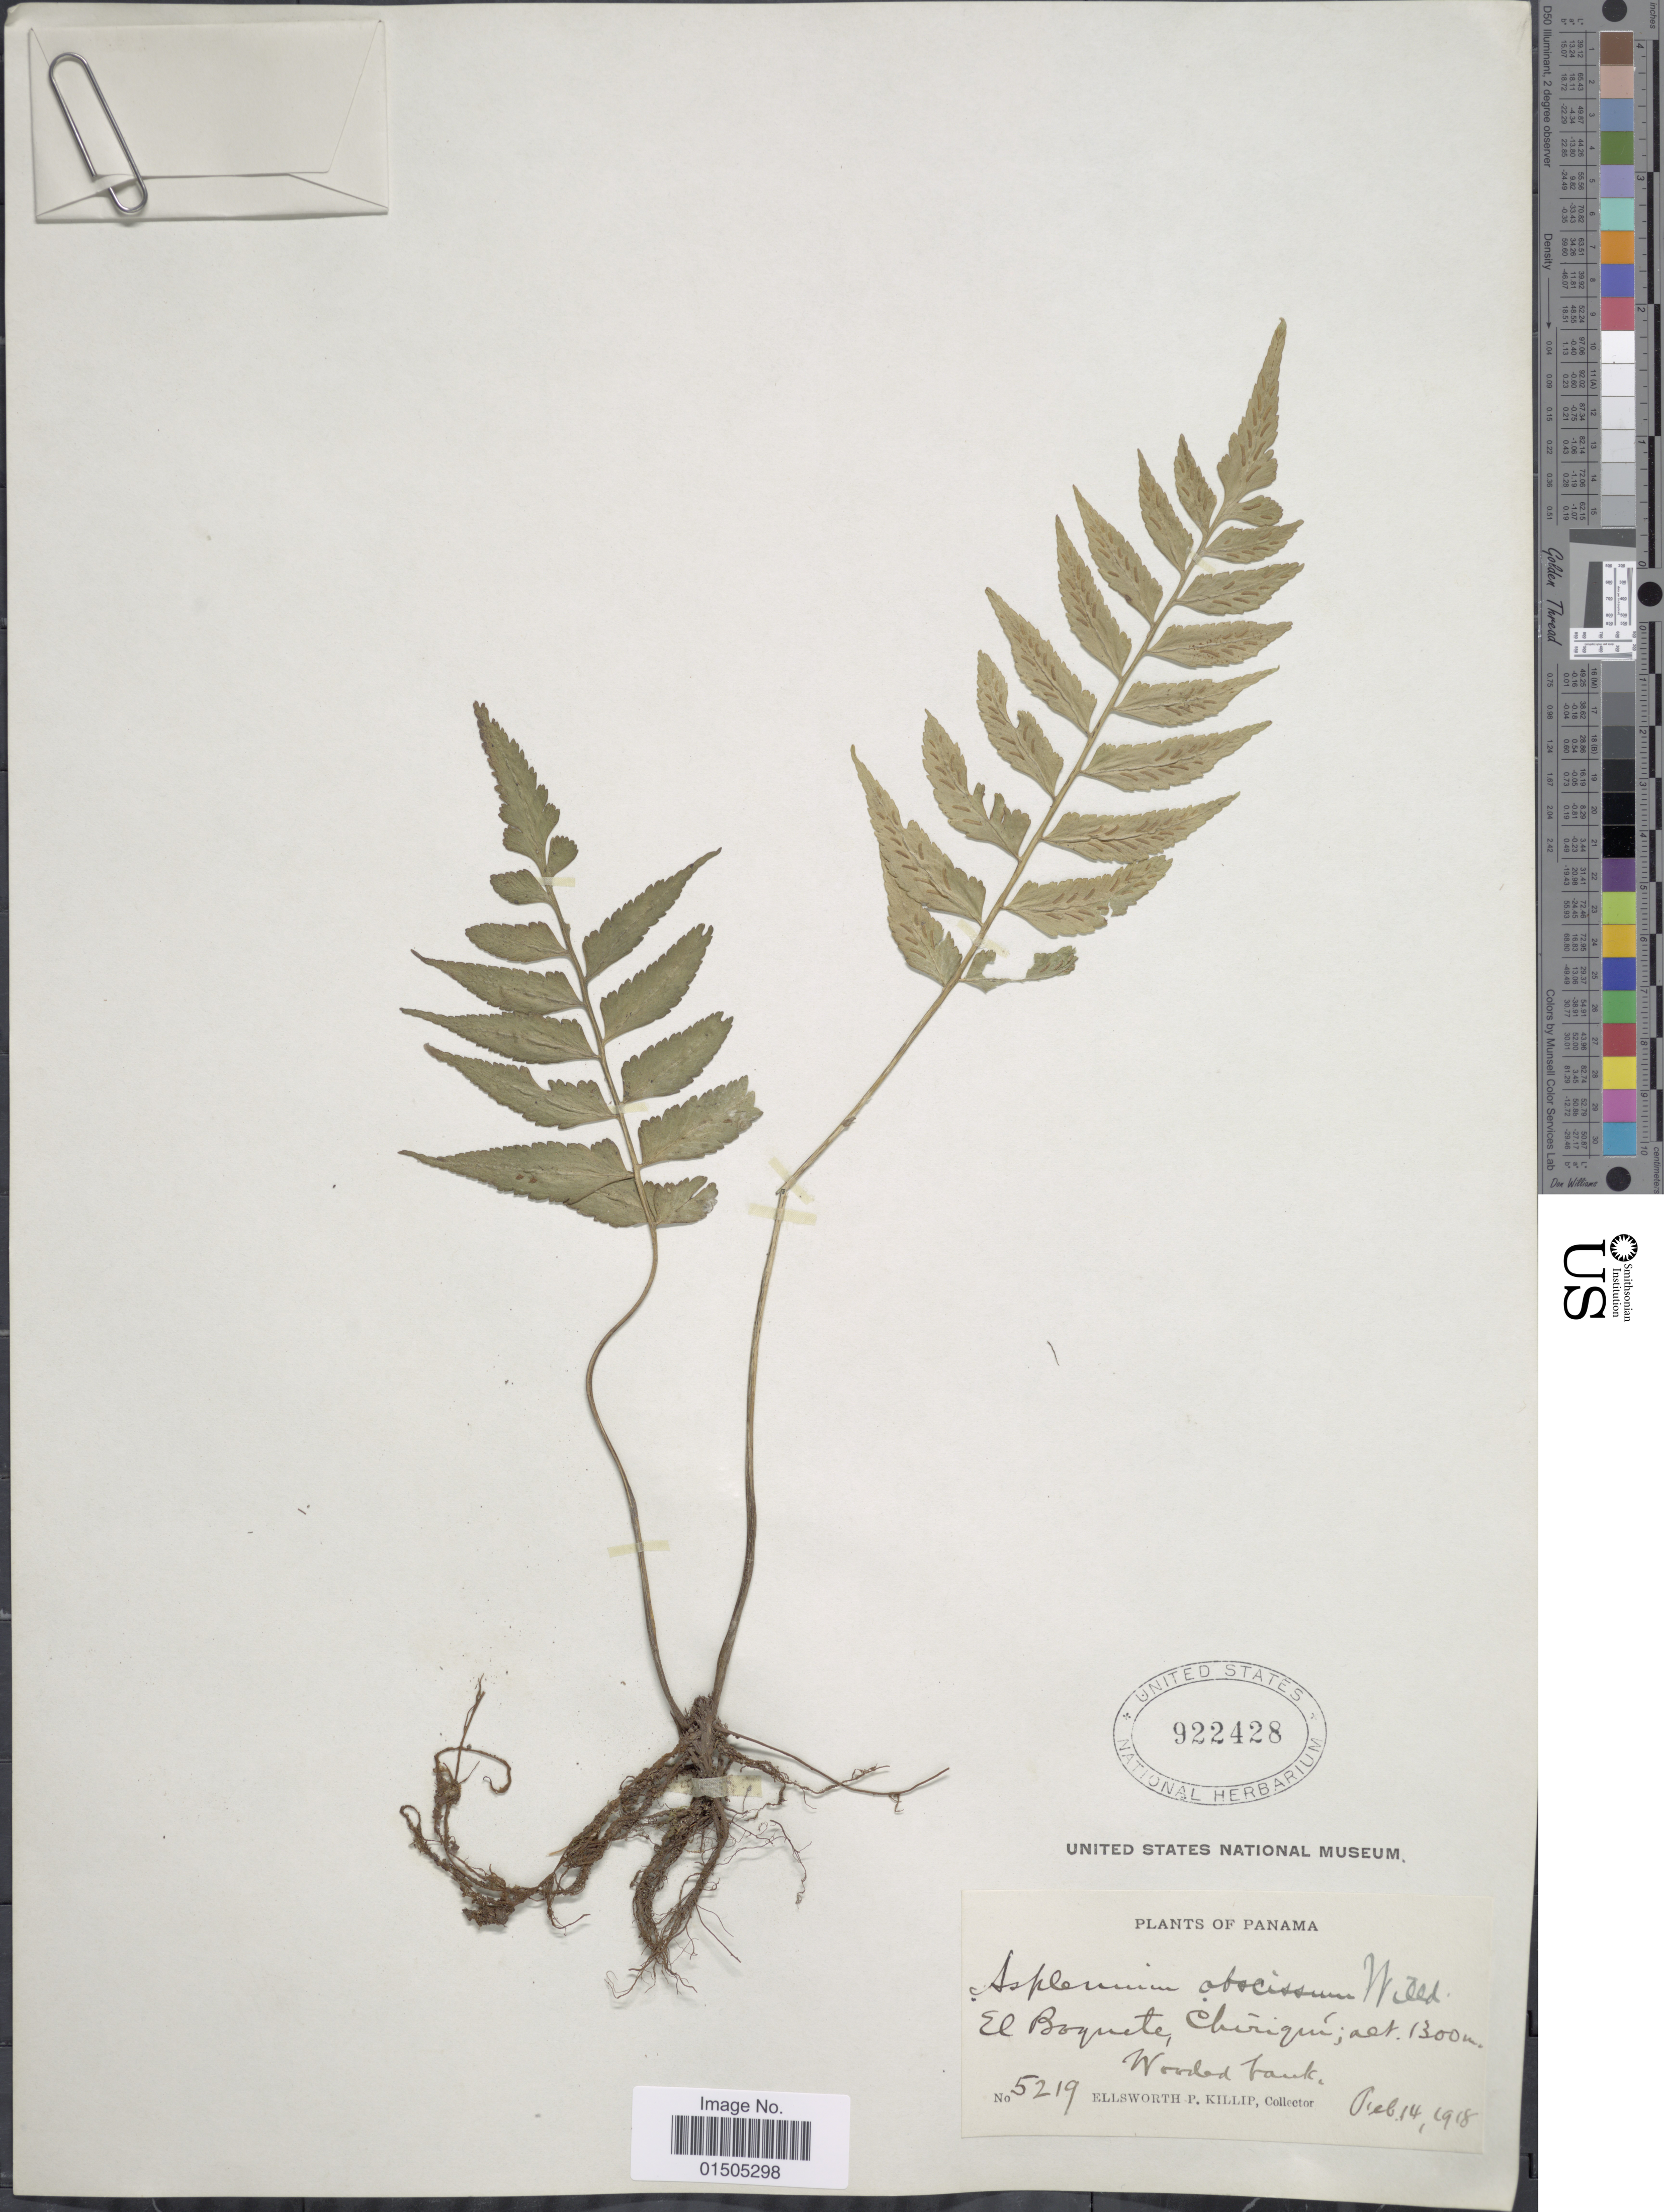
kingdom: Plantae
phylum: Tracheophyta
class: Polypodiopsida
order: Polypodiales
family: Aspleniaceae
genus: Asplenium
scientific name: Asplenium abscissum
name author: Willd.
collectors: E. P. Killip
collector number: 5219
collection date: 1918-02-14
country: Panama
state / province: Chiriqui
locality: Panama. El Boquete.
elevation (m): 1300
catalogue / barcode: US 922428